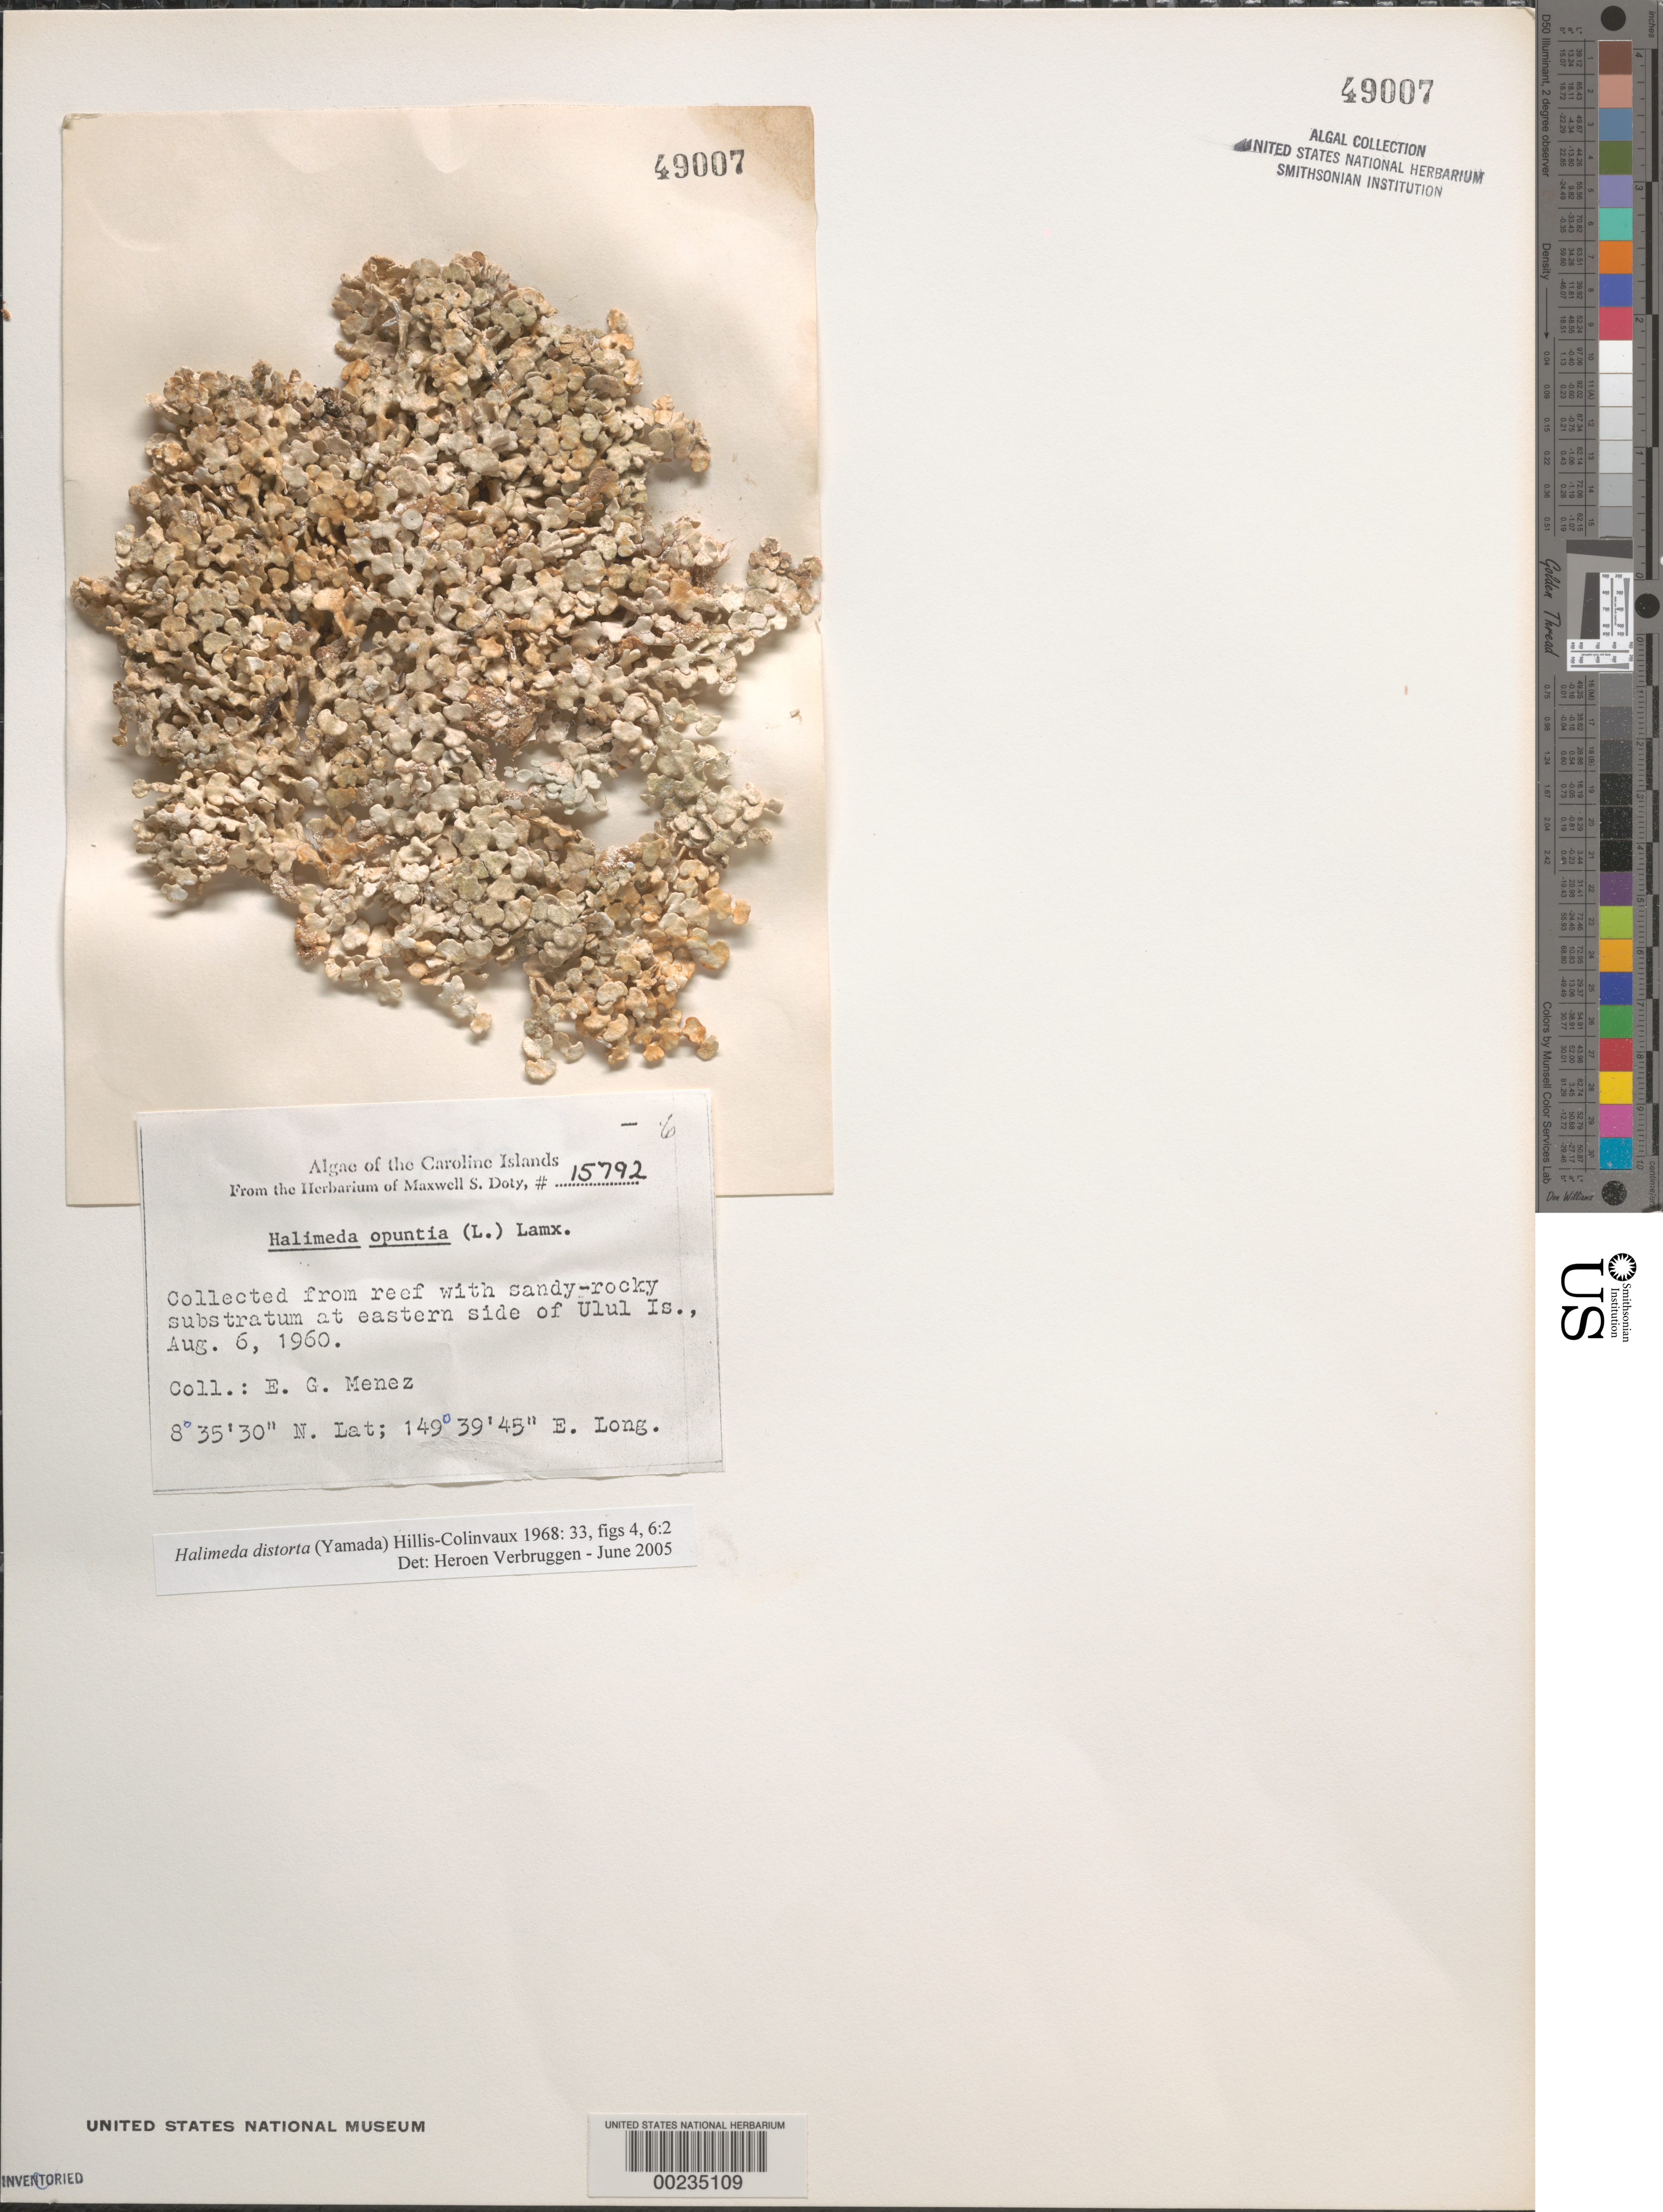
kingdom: Plantae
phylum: Chlorophyta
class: Ulvophyceae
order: Bryopsidales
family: Halimedaceae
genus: Halimeda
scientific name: Halimeda distorta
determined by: Verbruggen, H.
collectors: Meñez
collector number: MSD 15792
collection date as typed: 06 Aug 1960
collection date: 1960-08-06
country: Micronesia, Federated States of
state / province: Truk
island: Namonuito Atoll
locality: Ulal Islet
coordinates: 8 35' 30" N, 149 39' 45" E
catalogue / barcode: US 49007